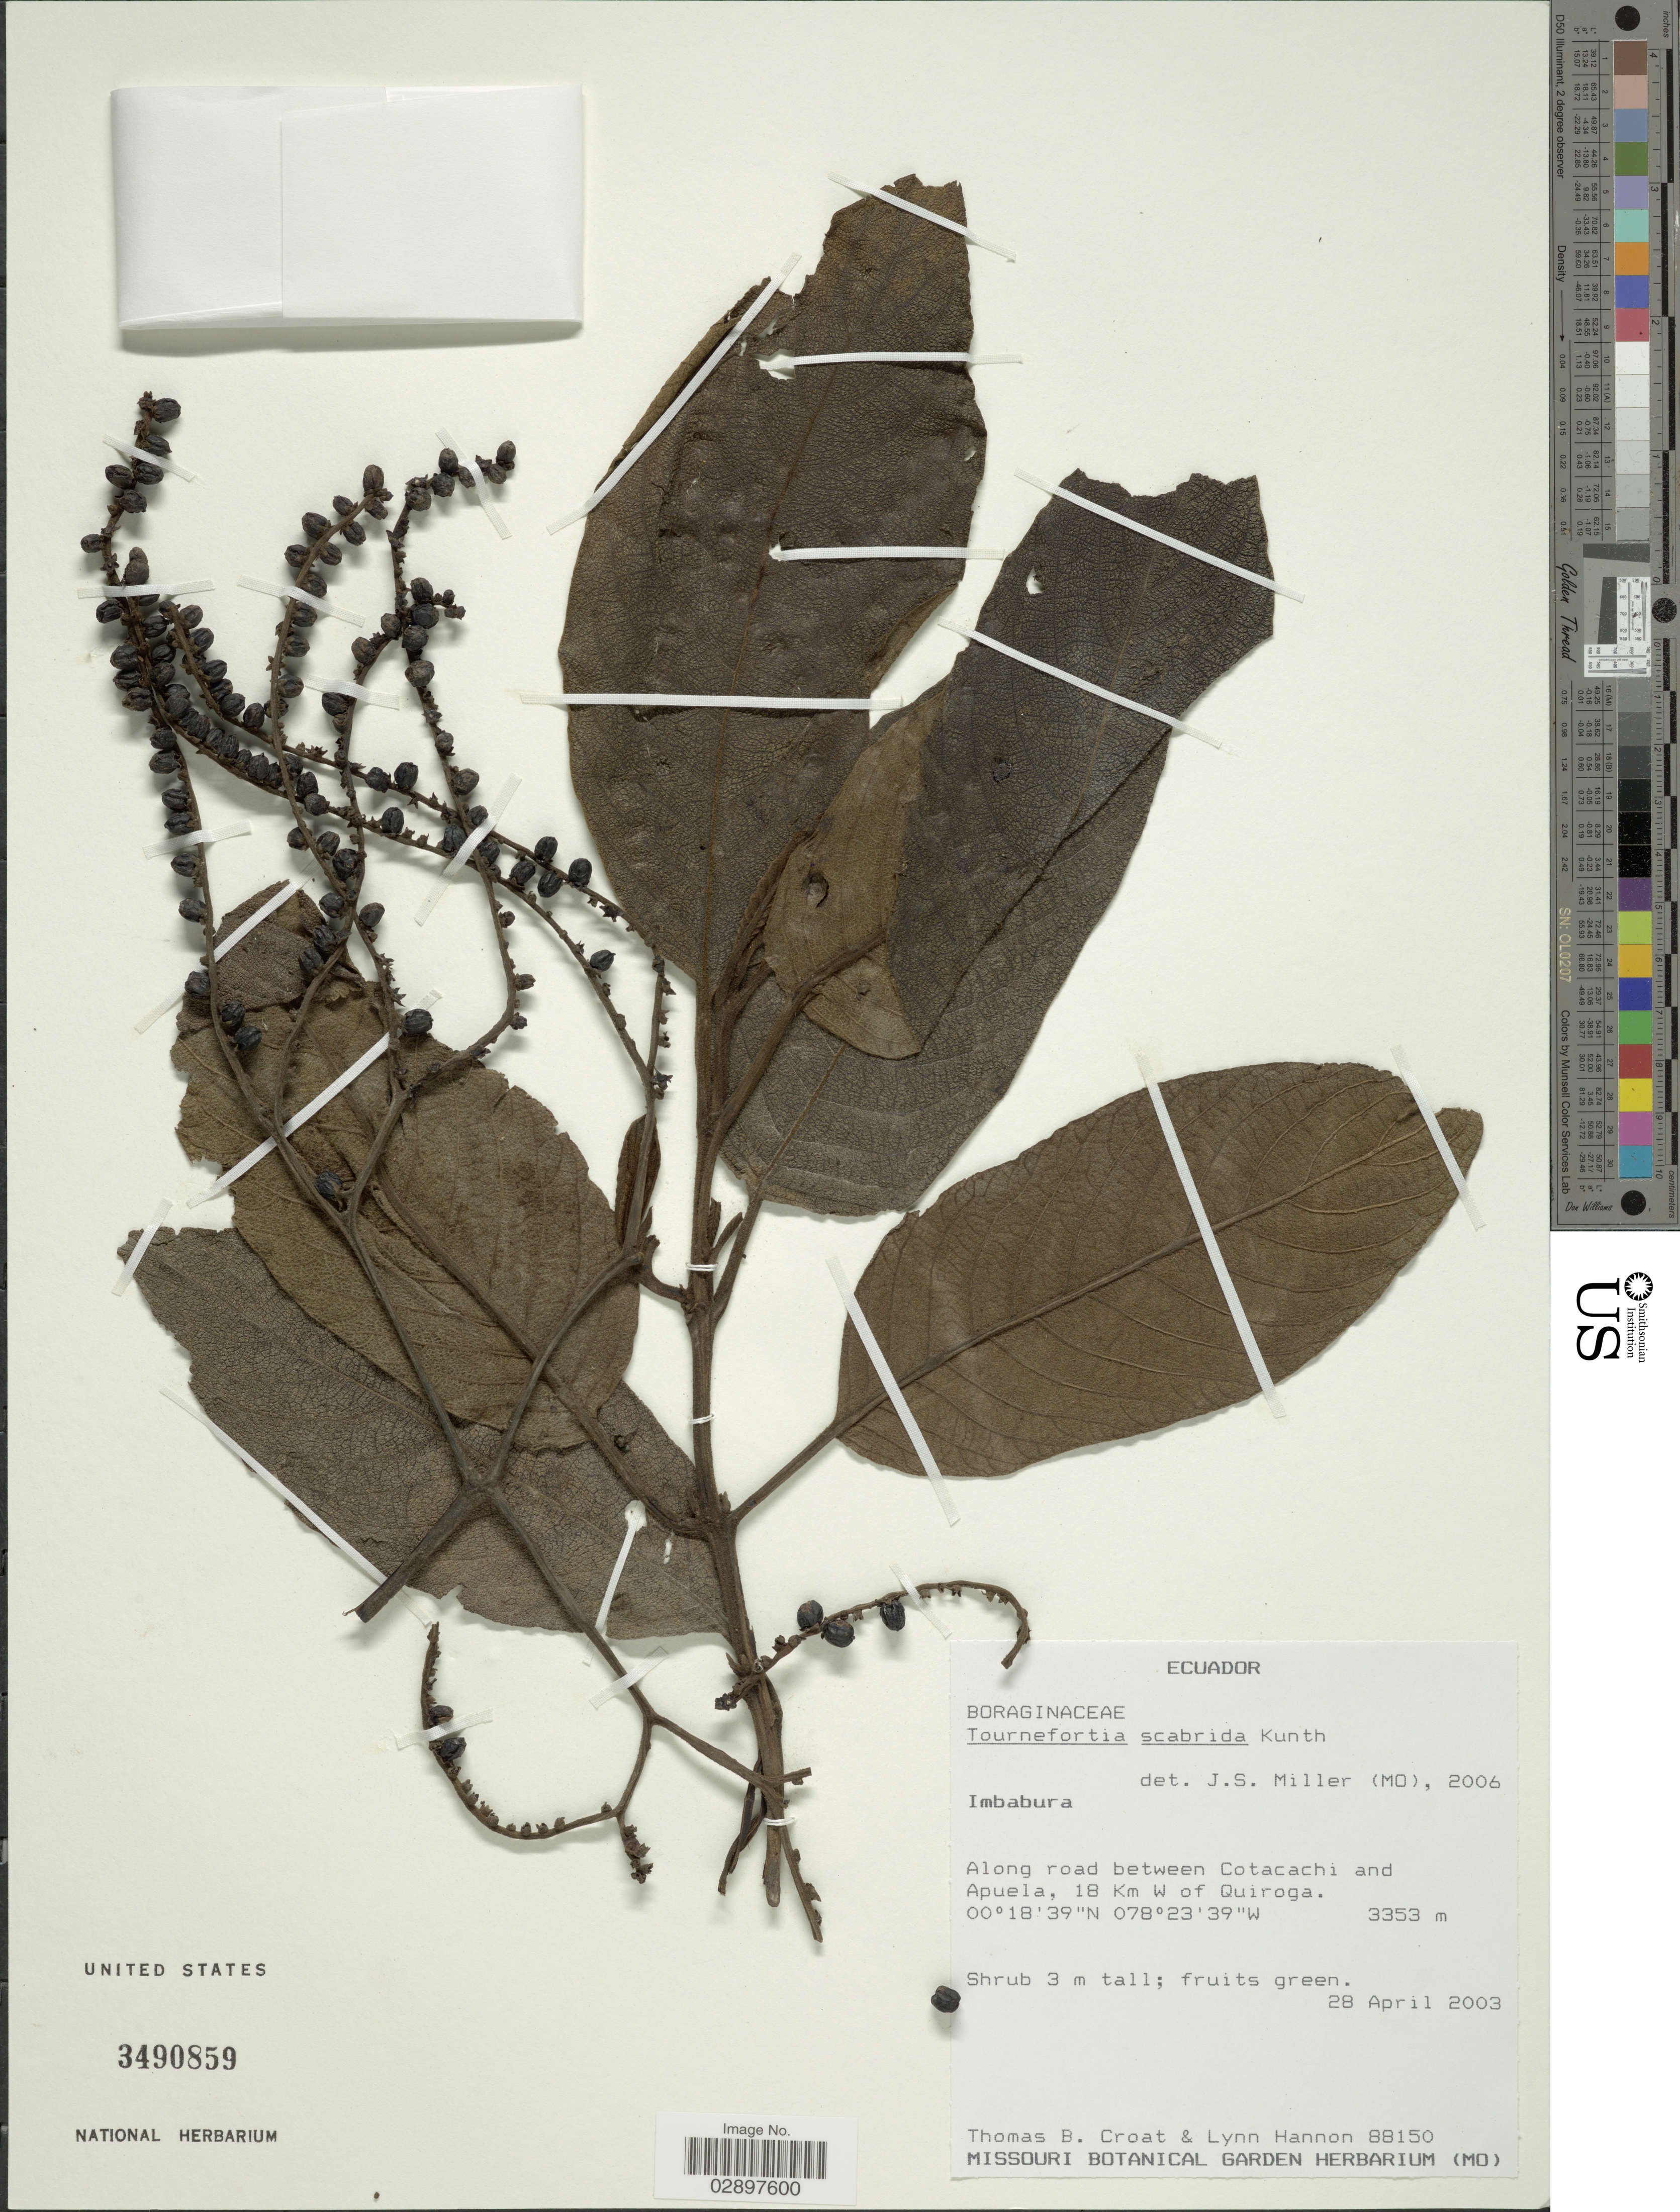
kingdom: Plantae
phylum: Tracheophyta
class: Magnoliopsida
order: Boraginales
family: Heliotropiaceae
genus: Tournefortia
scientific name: Tournefortia scabrida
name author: Kunth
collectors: T. B. Croat & L. Hannon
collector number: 88150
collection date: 2003-04-28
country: Ecuador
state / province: Imbabura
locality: Along road between Cotacachi and Apuela, 18 Km W of Quiroga.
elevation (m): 3353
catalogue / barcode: US 3490859